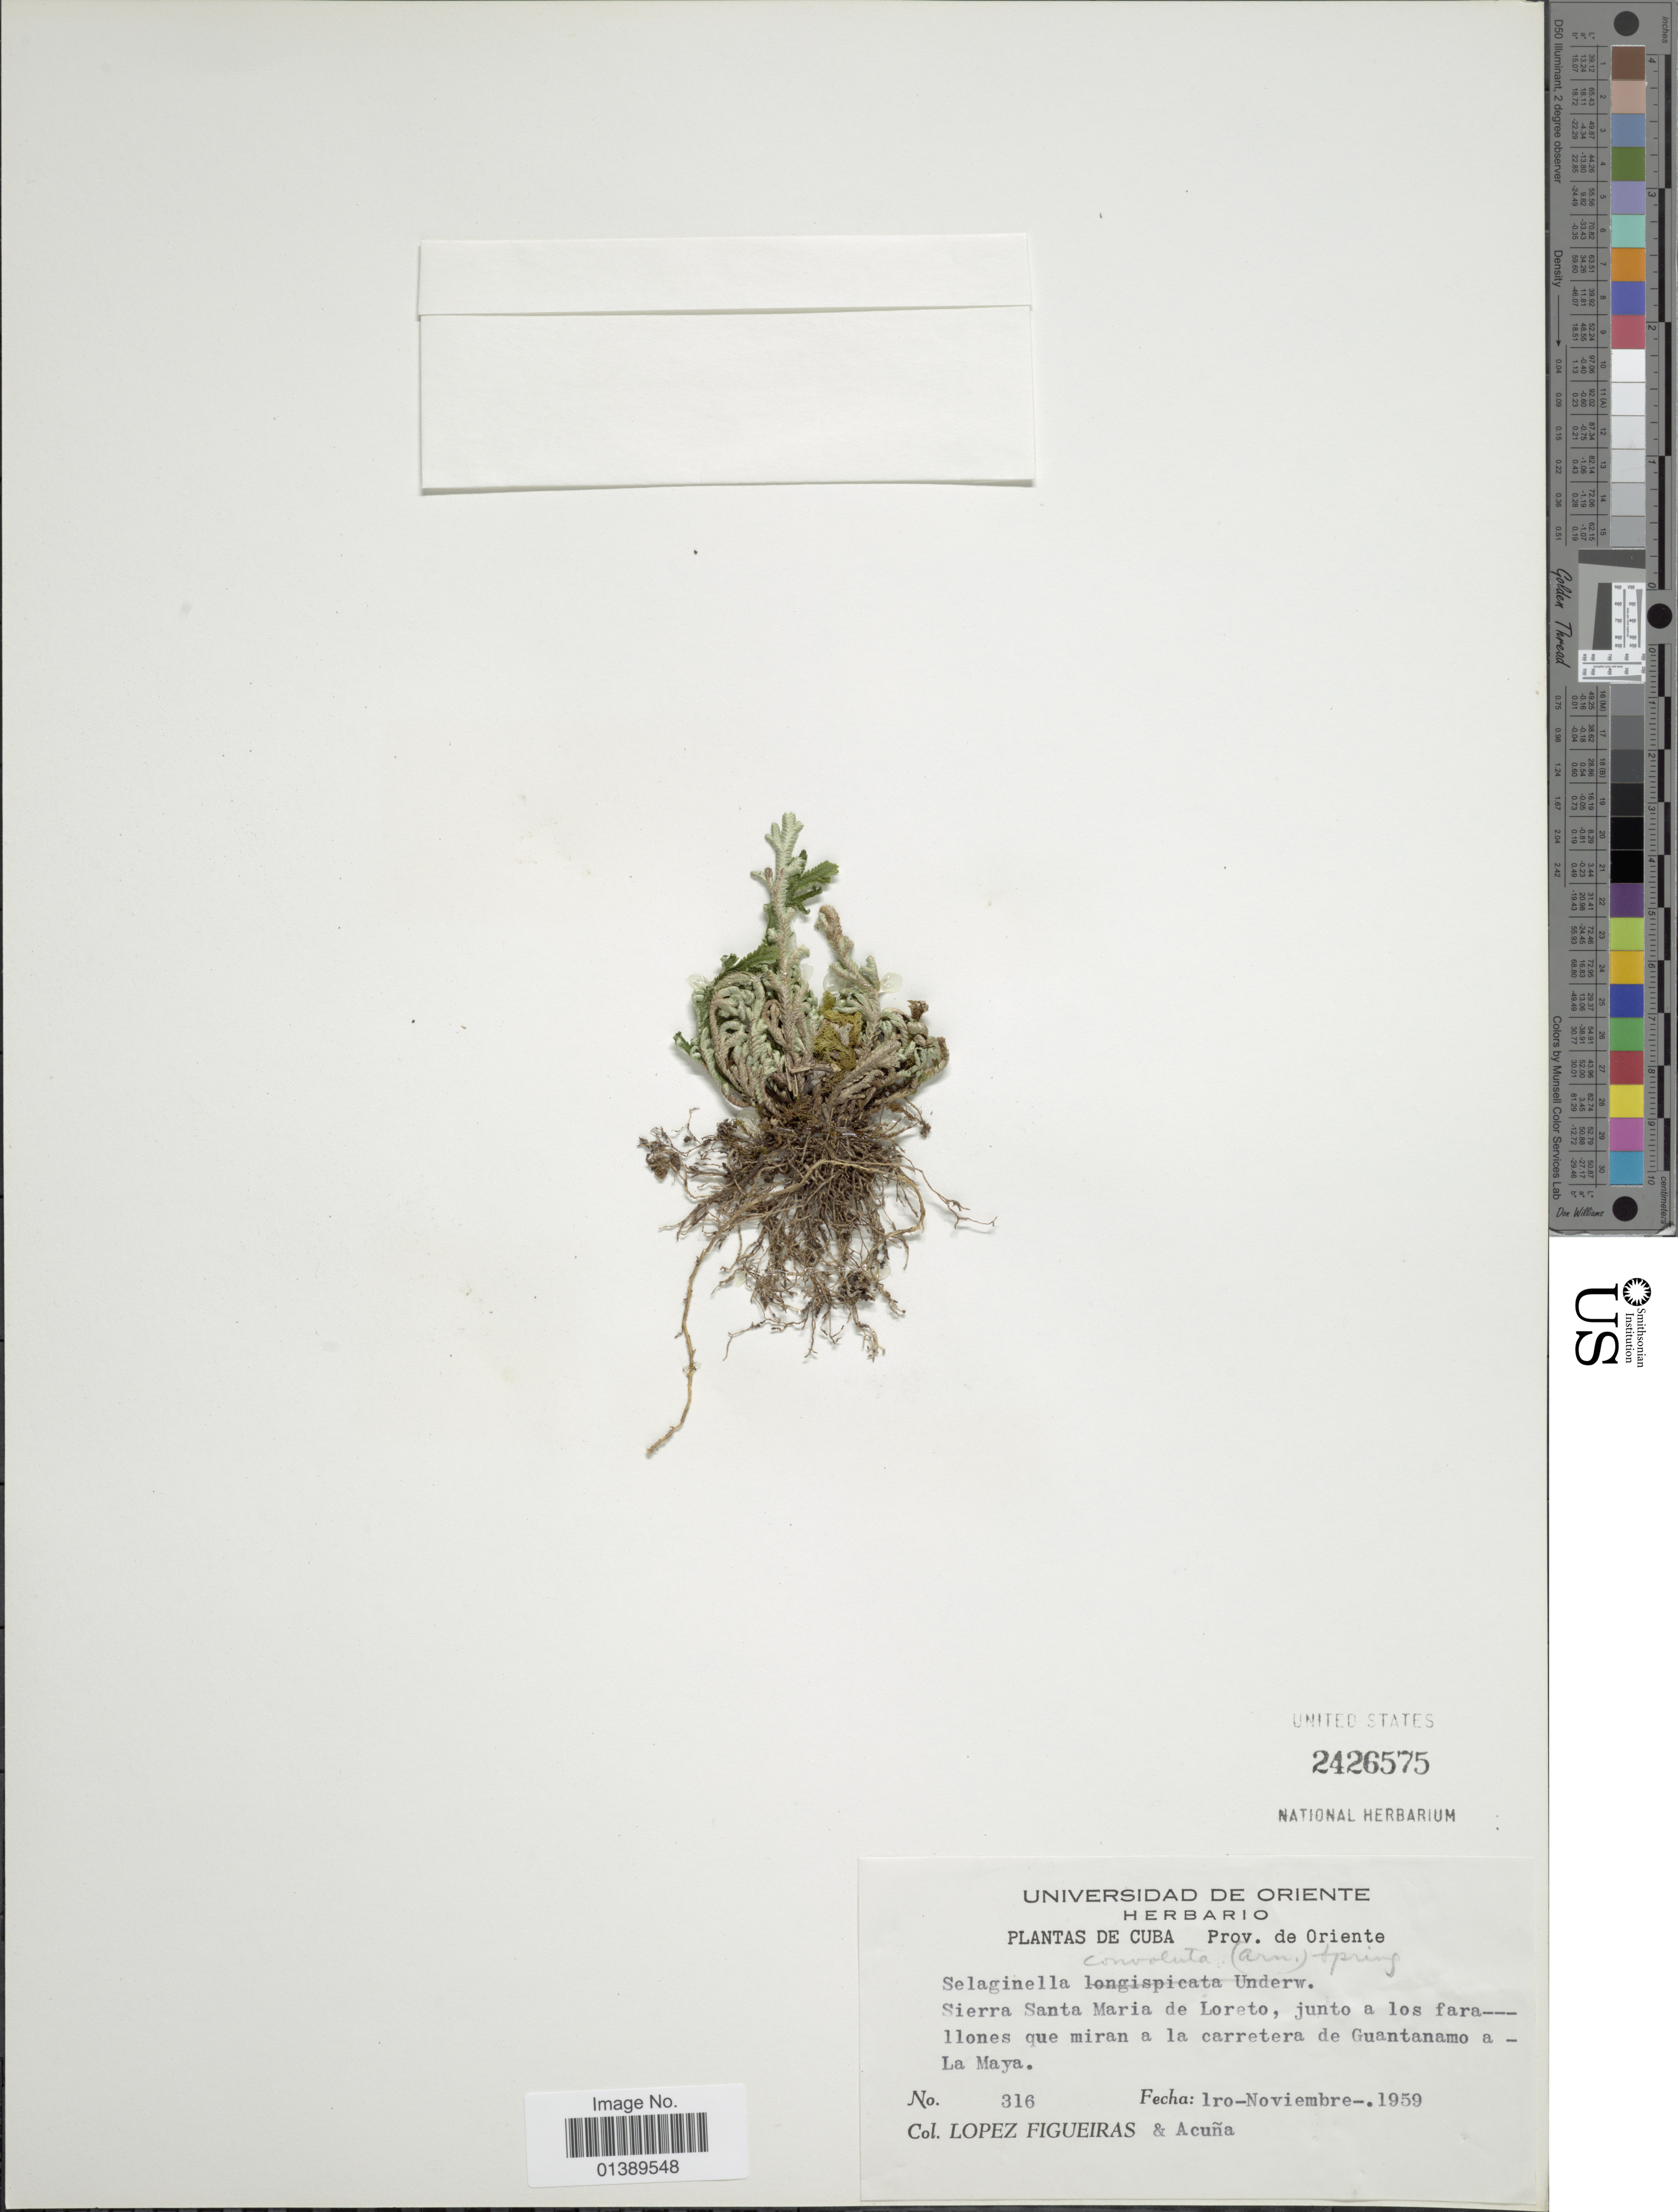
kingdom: Plantae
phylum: Tracheophyta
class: Lycopodiopsida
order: Selaginellales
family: Selaginellaceae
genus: Selaginella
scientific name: Selaginella convoluta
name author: (Arn.) Spring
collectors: M. López Figueiras & Acuña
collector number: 316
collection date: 1959-11-01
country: Cuba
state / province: Oriente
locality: Sierra Santa Maria de Loreto, junto a los fara--- Ilones que miran a la carretra de Guantanamo a La Maya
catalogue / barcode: US 2426575